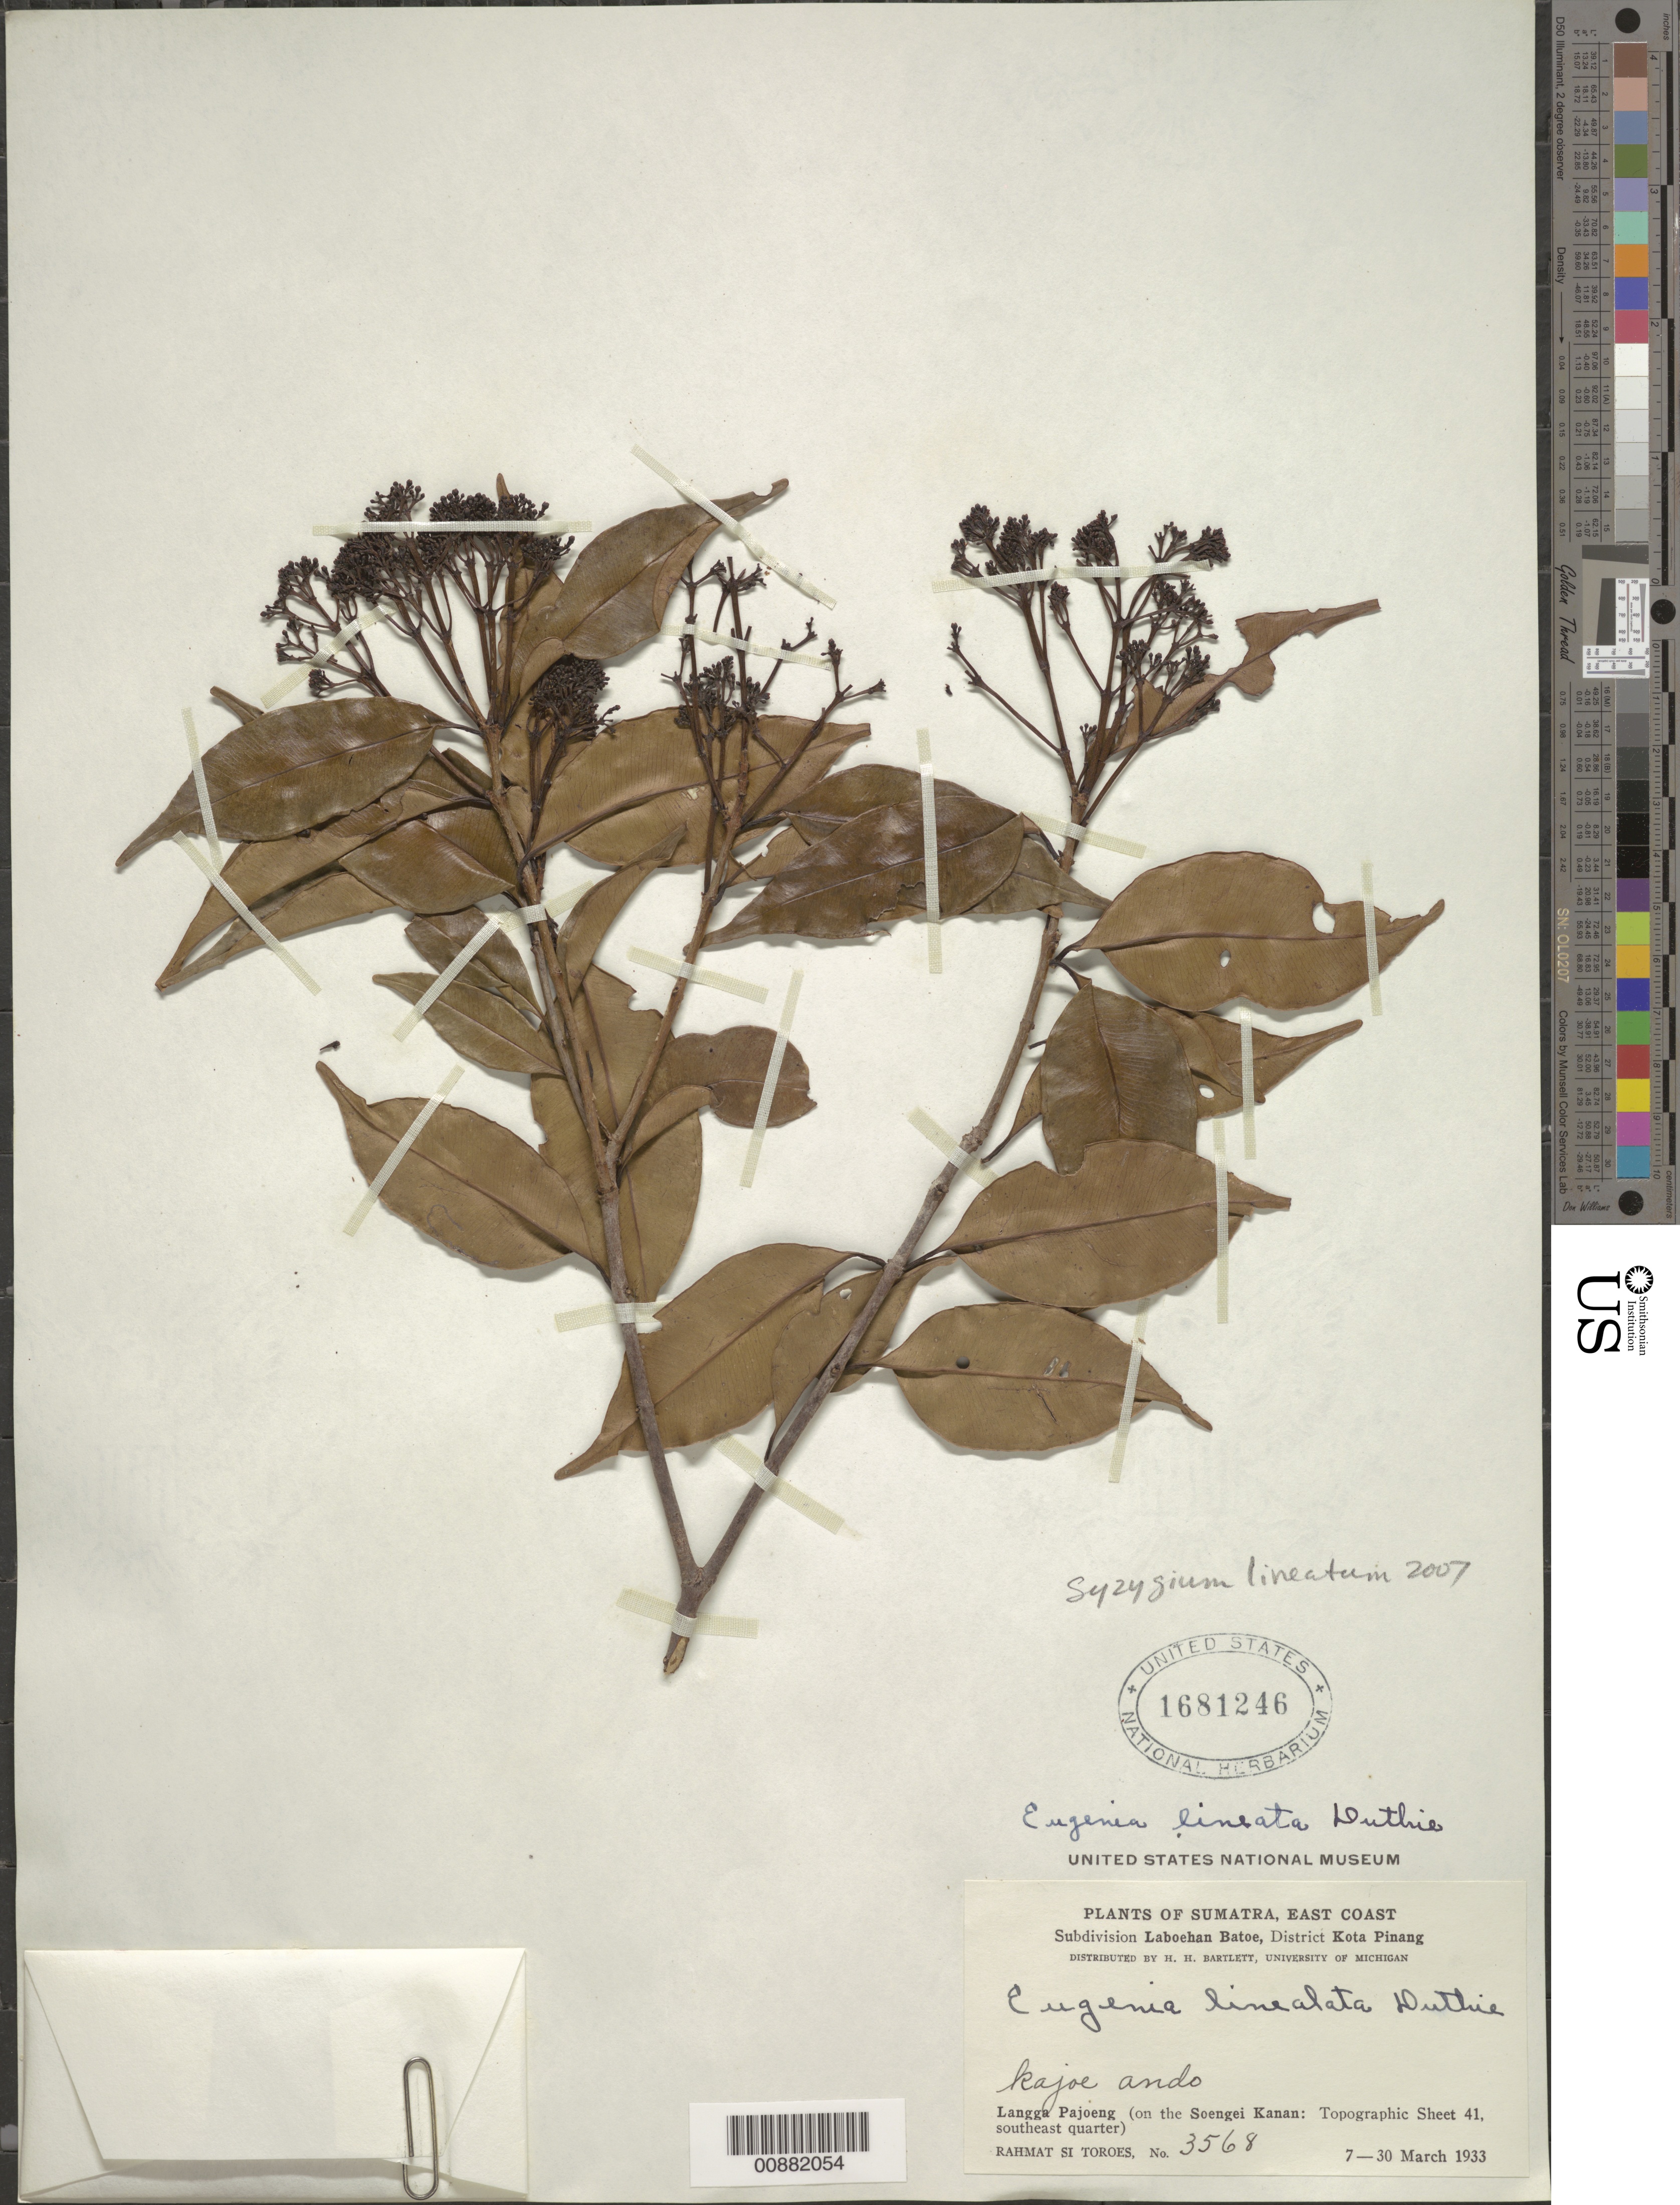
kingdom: Plantae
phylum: Tracheophyta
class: Magnoliopsida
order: Myrtales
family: Myrtaceae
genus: Syzygium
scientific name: Syzygium cerasiforme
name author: (Blume) Merr. & L.M. Perry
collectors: Rahmat Si Boeea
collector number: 3568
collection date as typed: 07 Mar 1933 to 30 Mar 1933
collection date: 1933-03-07/1933-03-30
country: Indonesia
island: Sumatra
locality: Laboehan Batoe, Kota Pinang, Langga Pajoeng on the Soengei kanan, topographic sheet 41, southeast quarter.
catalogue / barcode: US 1681246